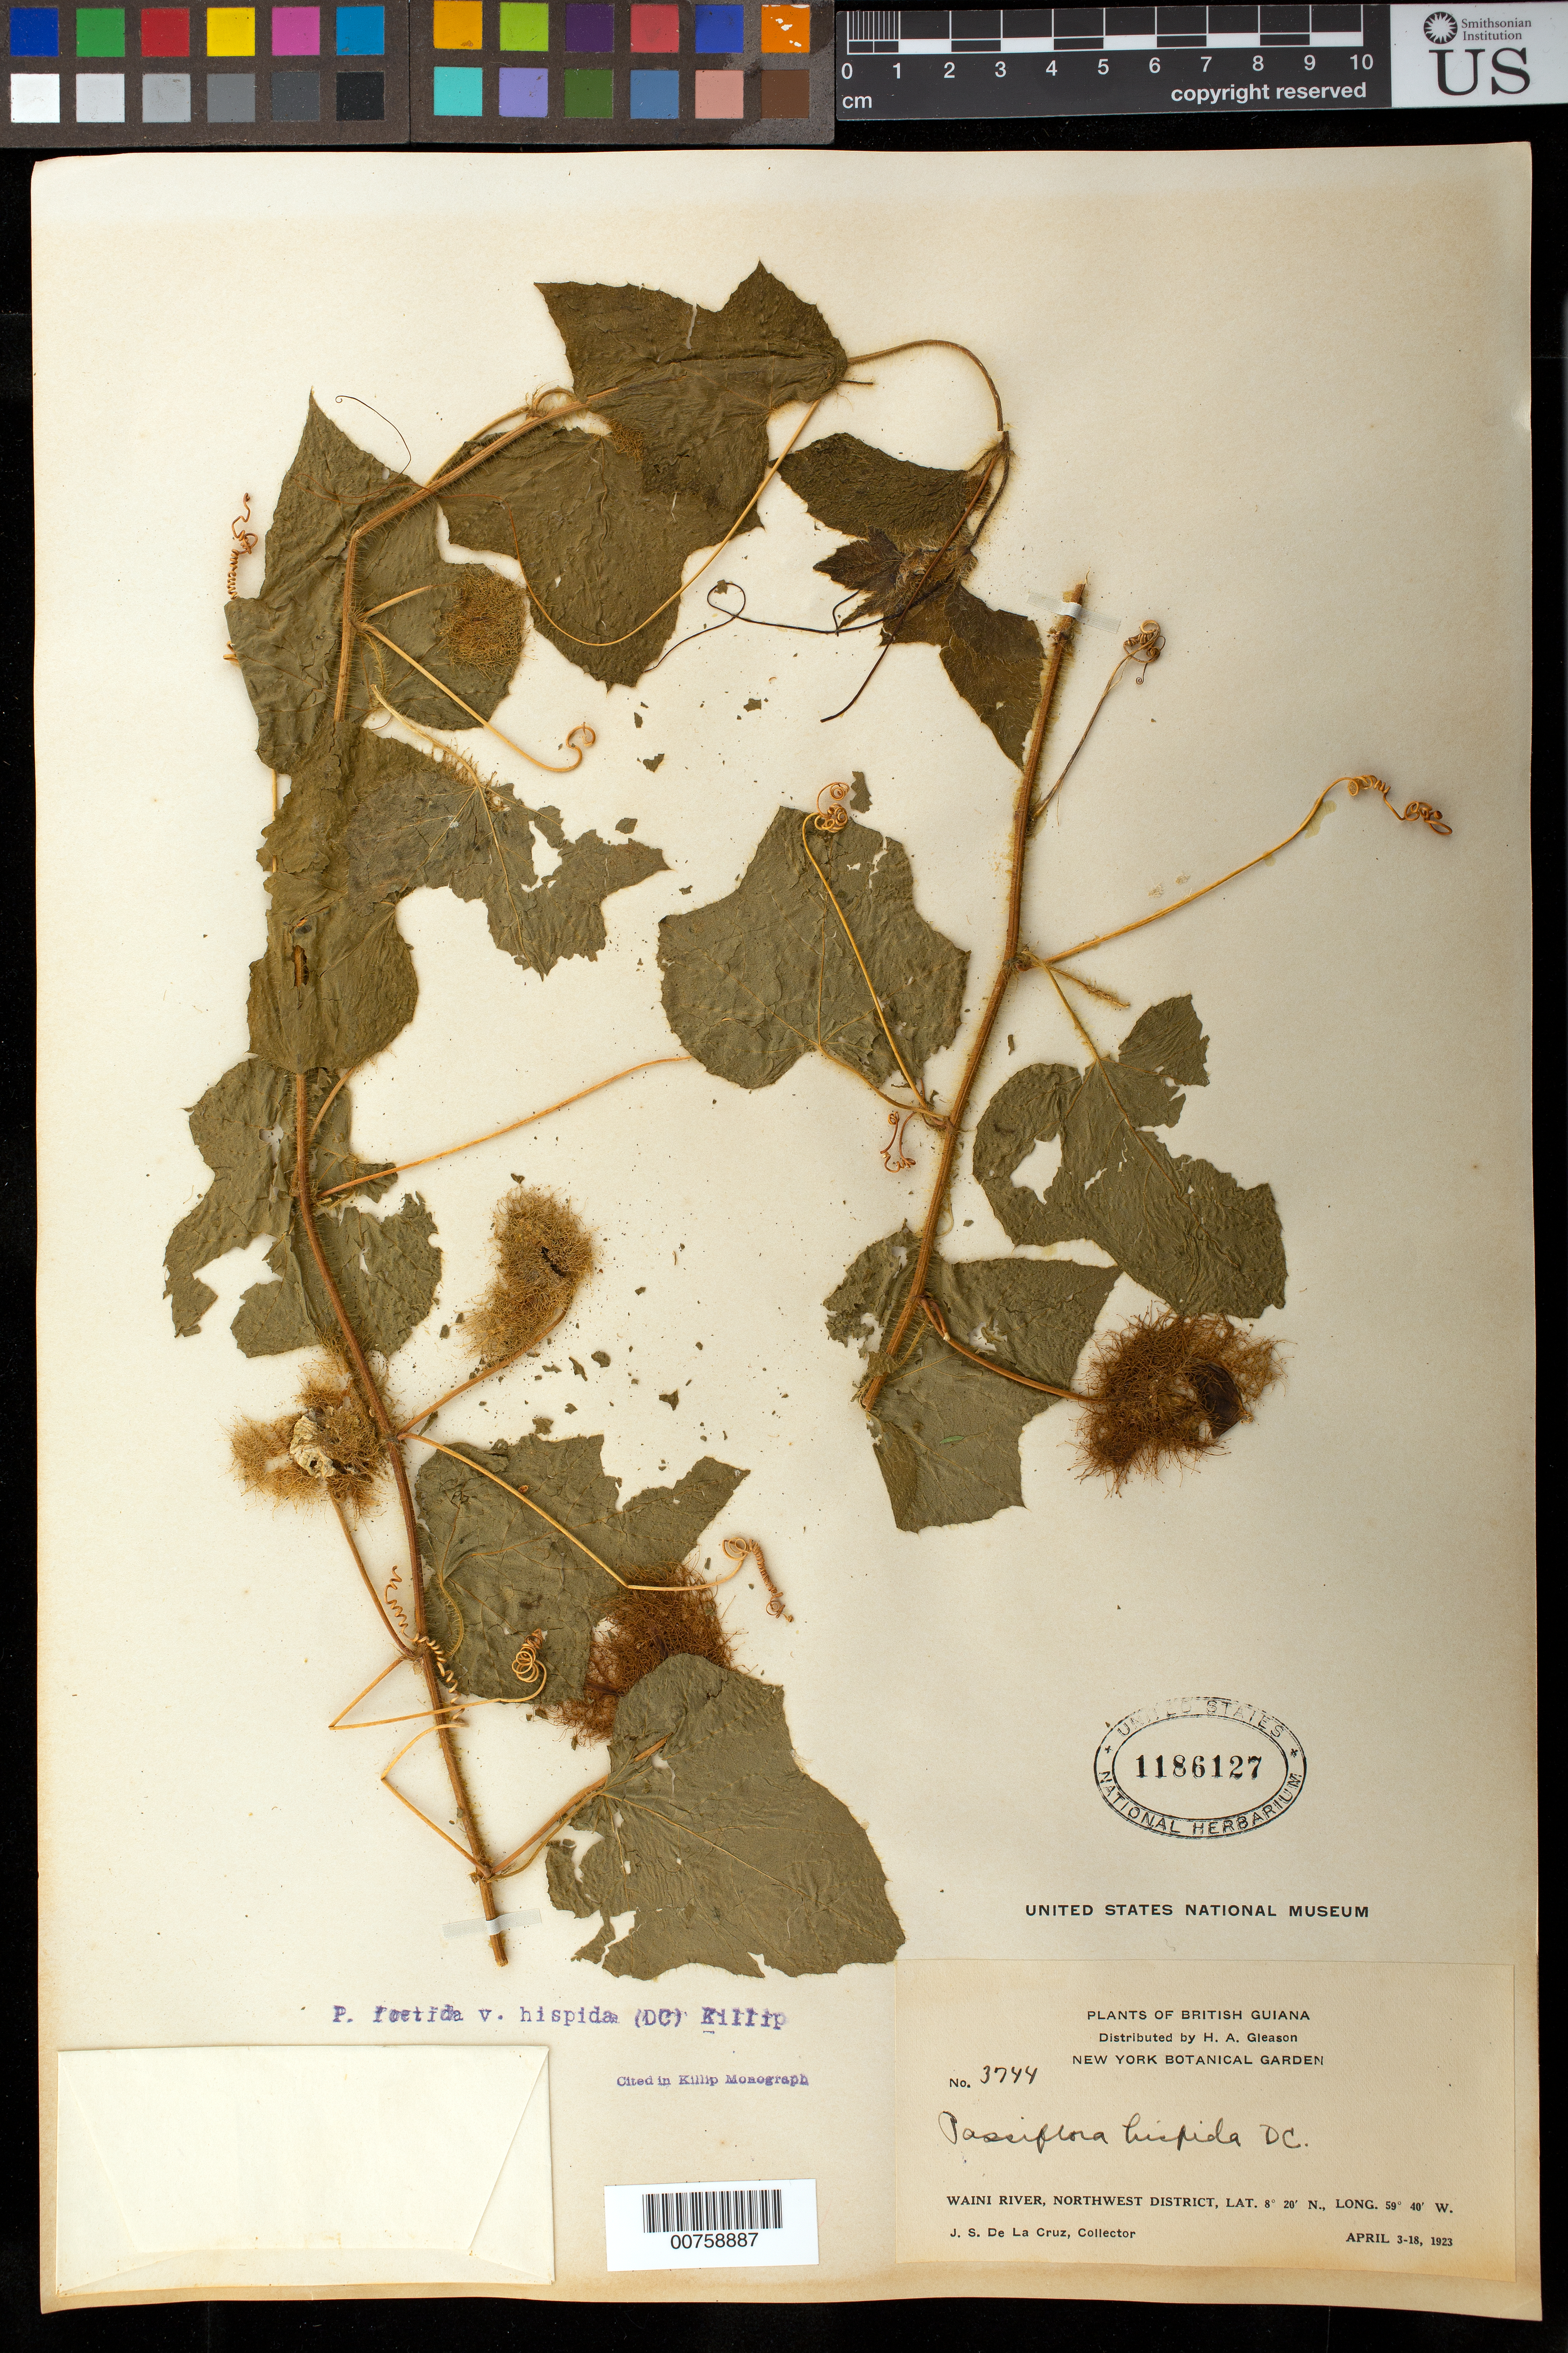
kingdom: Plantae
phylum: Tracheophyta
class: Magnoliopsida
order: Malpighiales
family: Passifloraceae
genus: Passiflora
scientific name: Passiflora foetida var. hispida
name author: (DC. ex Triana & Planch.) Killip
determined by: Feuillet, C.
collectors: J. S. de la Cruz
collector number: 3744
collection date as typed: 3-Apr-23 to 18-Apr-23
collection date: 1923-04-03/1923-04-18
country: Guyana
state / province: Barima-Waini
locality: Waini R., NW District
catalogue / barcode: US 1186127